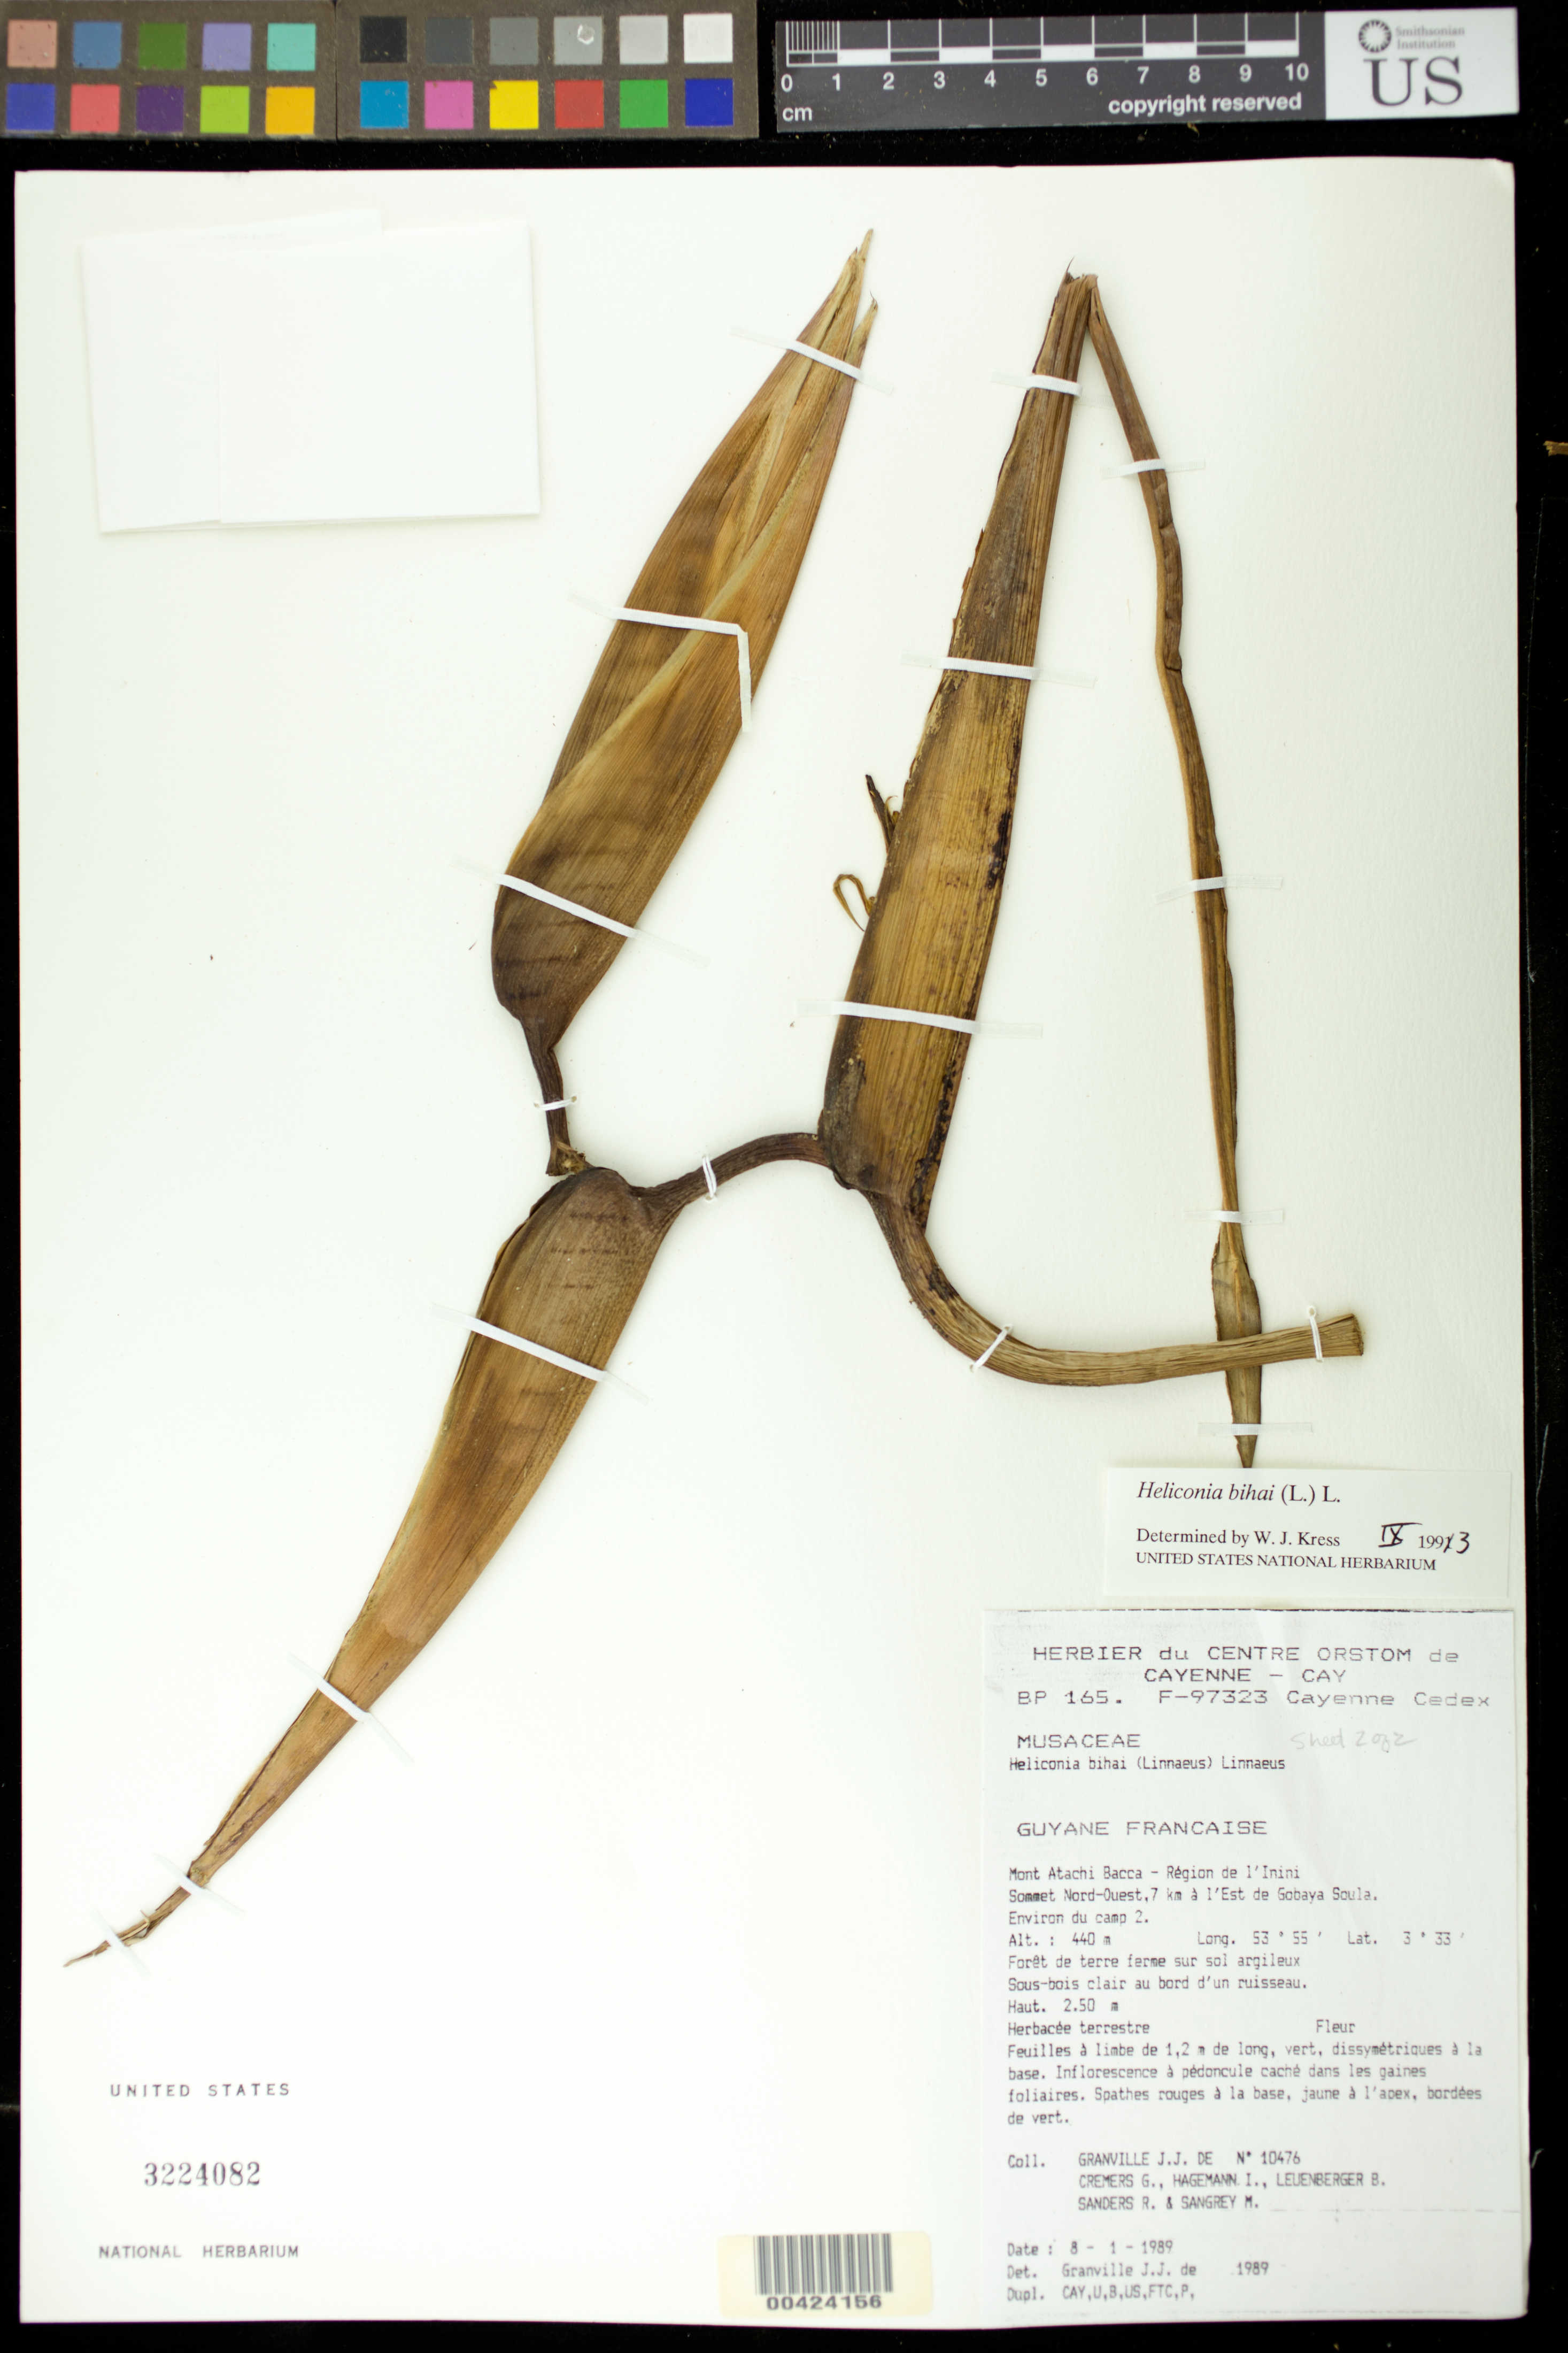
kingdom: Plantae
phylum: Tracheophyta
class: Liliopsida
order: Zingiberales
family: Heliconiaceae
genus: Heliconia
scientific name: Heliconia bihai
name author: (L.) L.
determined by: Kress, W. J., (US), Smithsonian Institution - National Museum of Natural History (UNITED STATES)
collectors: J.-J. de Granville, G. Cremers, I. Hagemann, B. Leuenberger, R. Sanders & M. S. Sangrey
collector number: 10476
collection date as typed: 08 Jan 1989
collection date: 1989-01-08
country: French Guiana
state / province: Saint-Laurent-du-Maroni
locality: Mont atachi bacca; sommet nord-ouest, 7 km a l'est de gobaya soula. [in former inini arrondissement.]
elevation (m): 440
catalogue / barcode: US 3224082